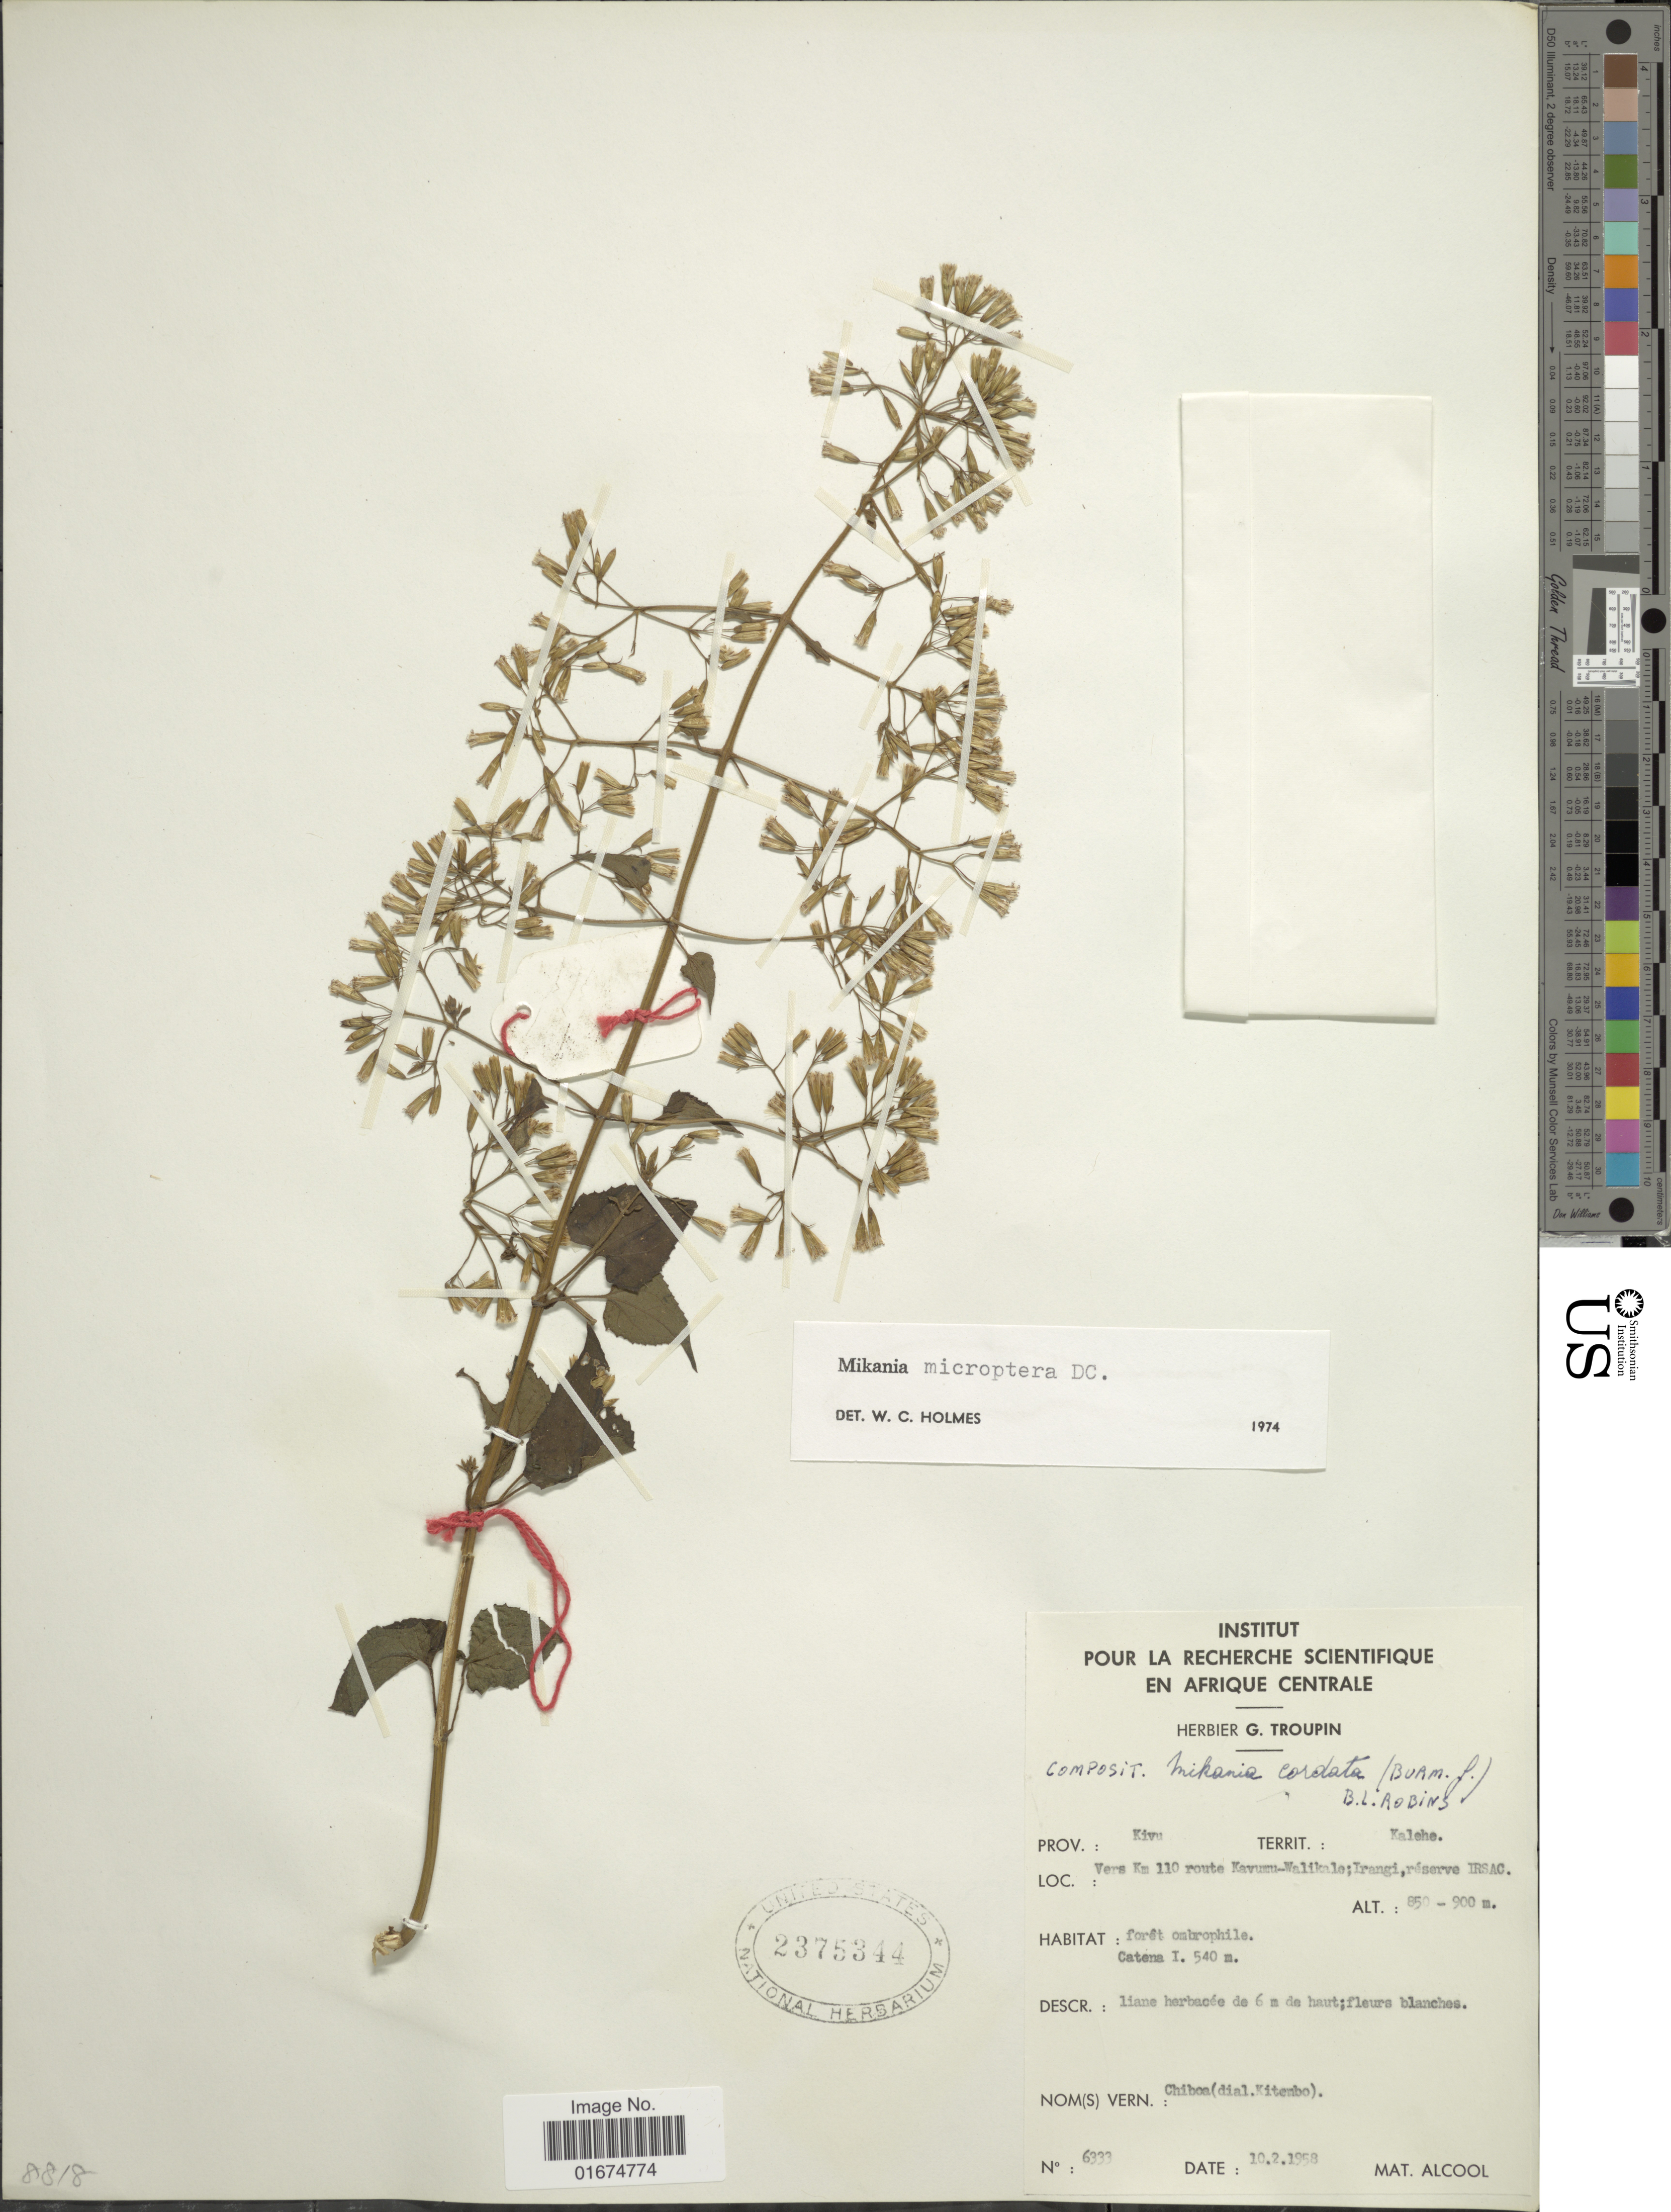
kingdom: Plantae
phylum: Tracheophyta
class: Magnoliopsida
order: Asterales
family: Asteraceae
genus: Mikania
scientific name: Mikania microptera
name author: DC.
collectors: ex herb. G. Troupin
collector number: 6333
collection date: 1958-02-10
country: Congo, Democratic Republic of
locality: Prov.: Kivu, Territ.: Kalehe, Vers Km 110 route Kavumu-Walikale; Irangi, réserve Irsac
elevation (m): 850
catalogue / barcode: US 2375344